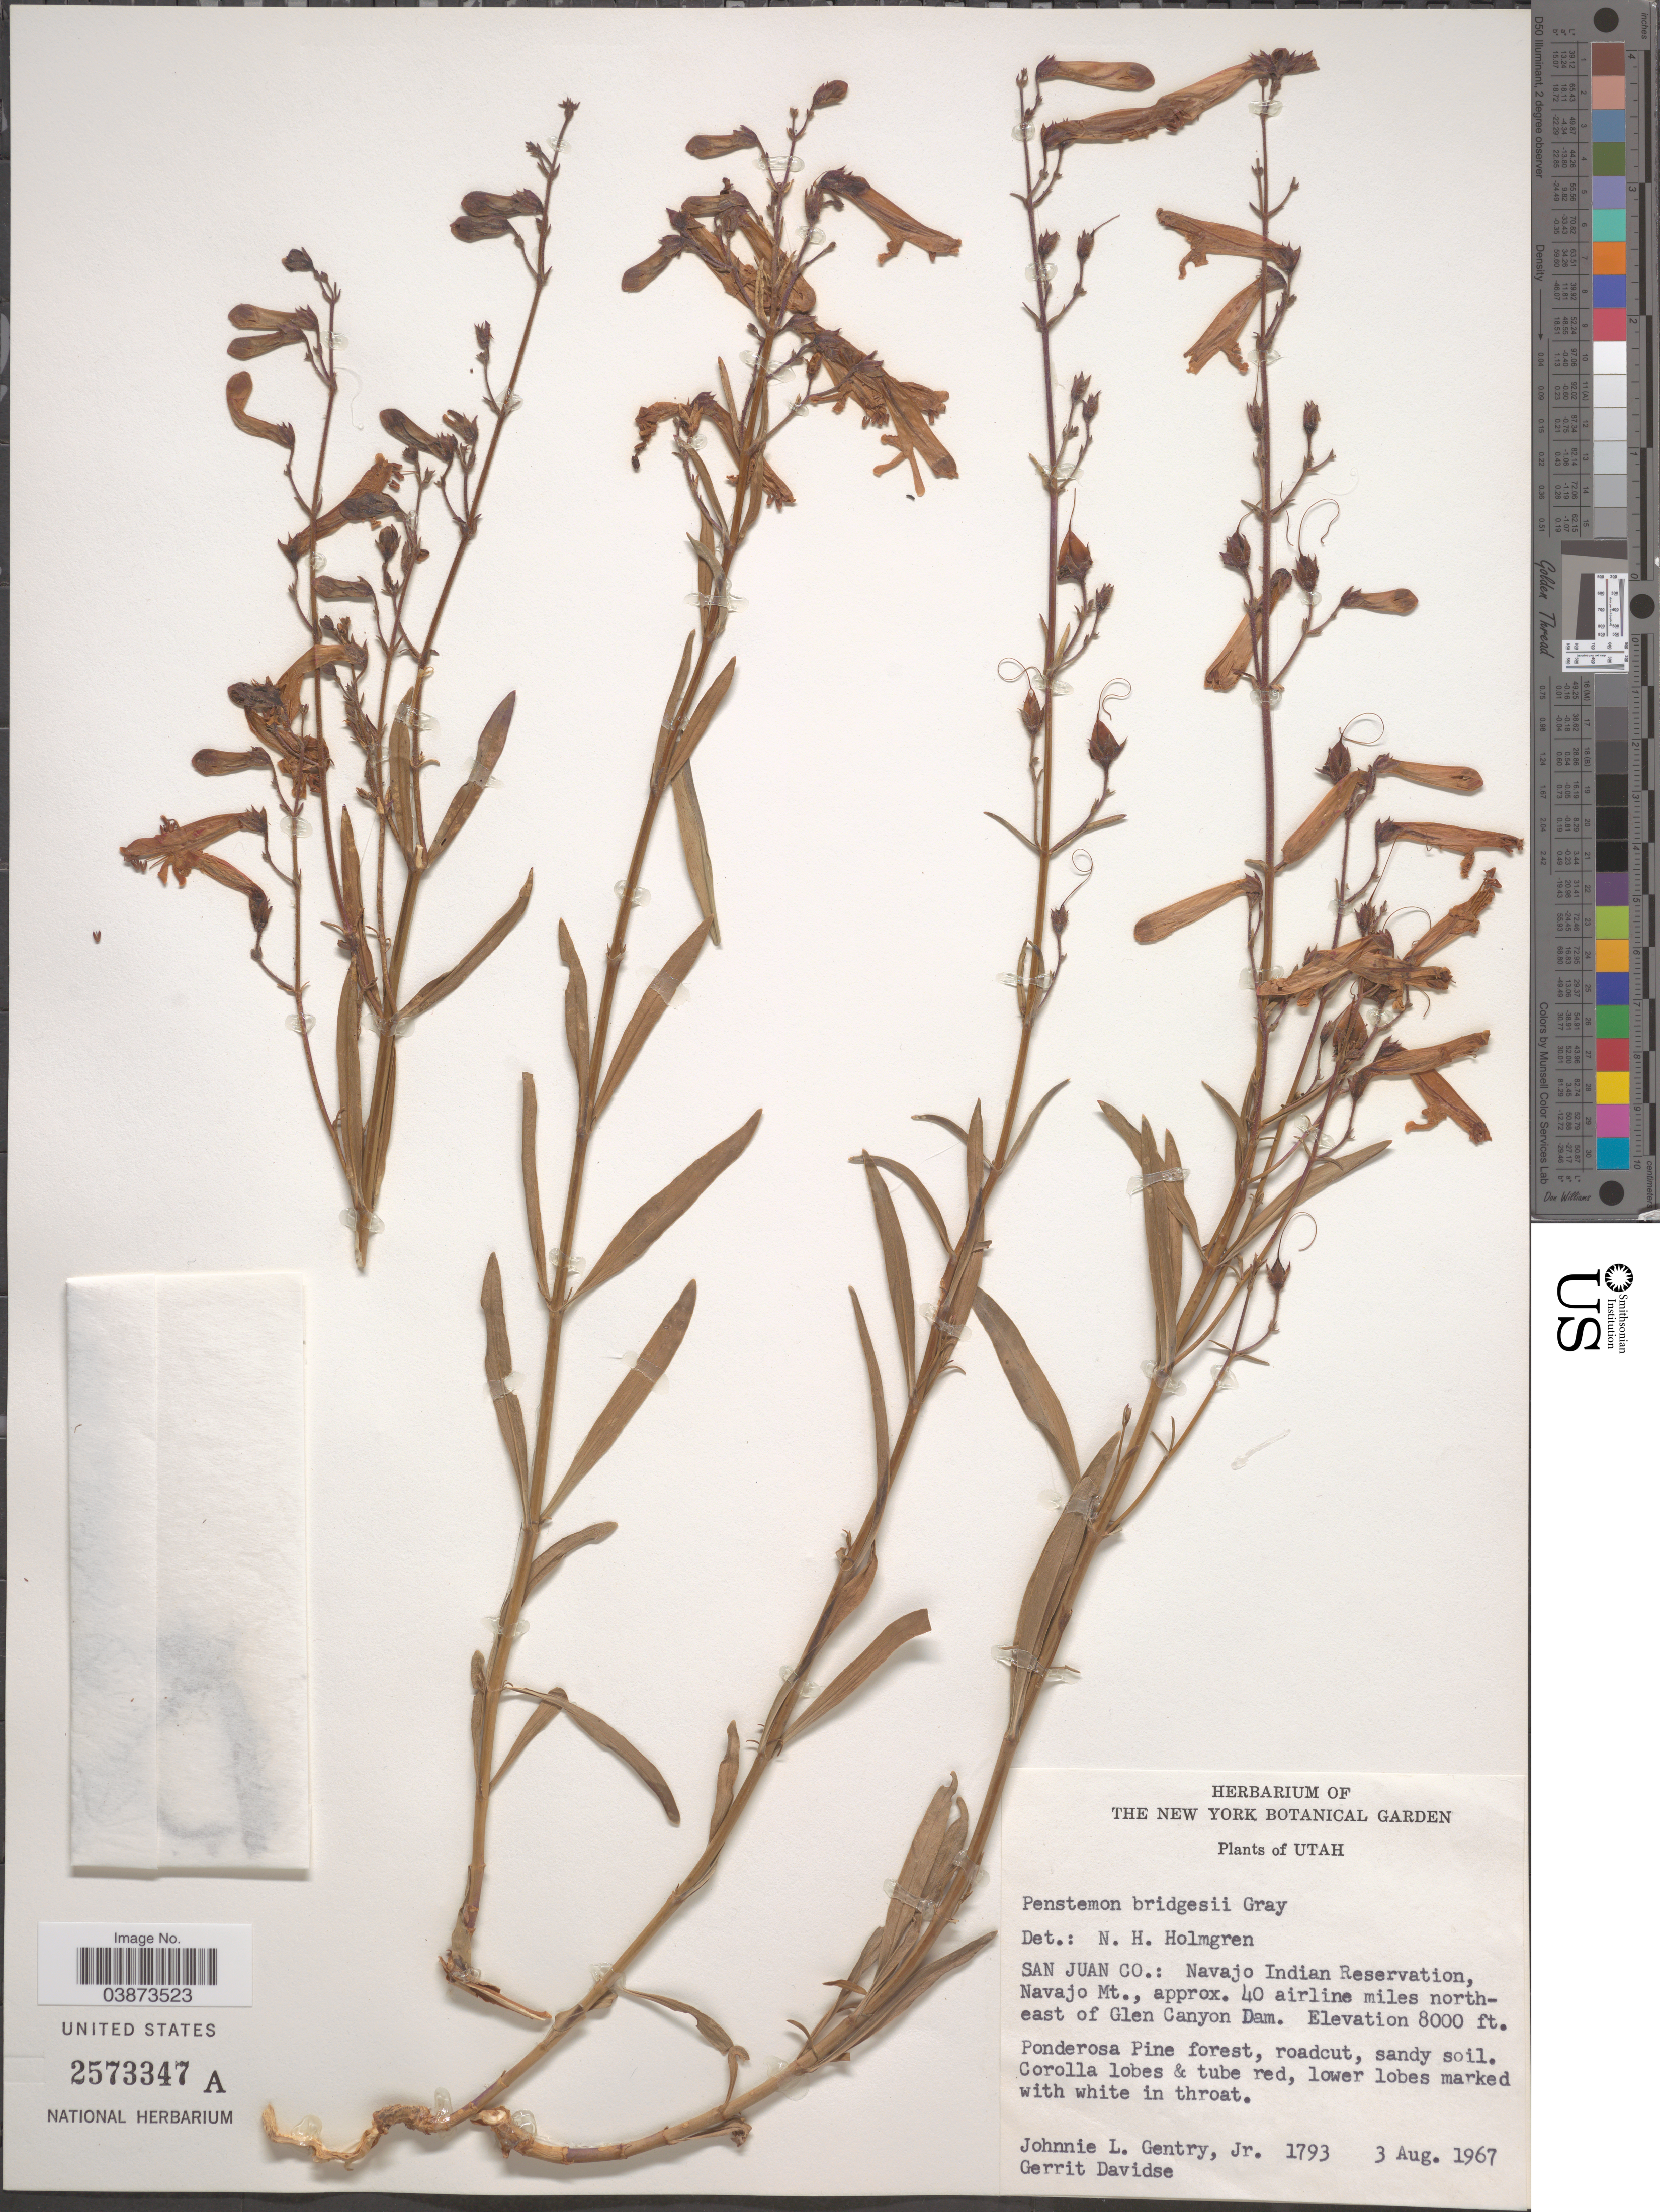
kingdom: Plantae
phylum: Tracheophyta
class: Magnoliopsida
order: Lamiales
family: Plantaginaceae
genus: Penstemon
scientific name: Penstemon bridgesii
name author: A. Gray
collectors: J. L. Gentry & G. Davidse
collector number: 1793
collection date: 1967-08-03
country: United States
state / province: Utah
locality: San Juan Co.: Navajo Indian Reservation, Navajo Mt., approx. 40 airline miles north-east of Glen Canyon Dam.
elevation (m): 2438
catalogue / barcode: US 2573347A